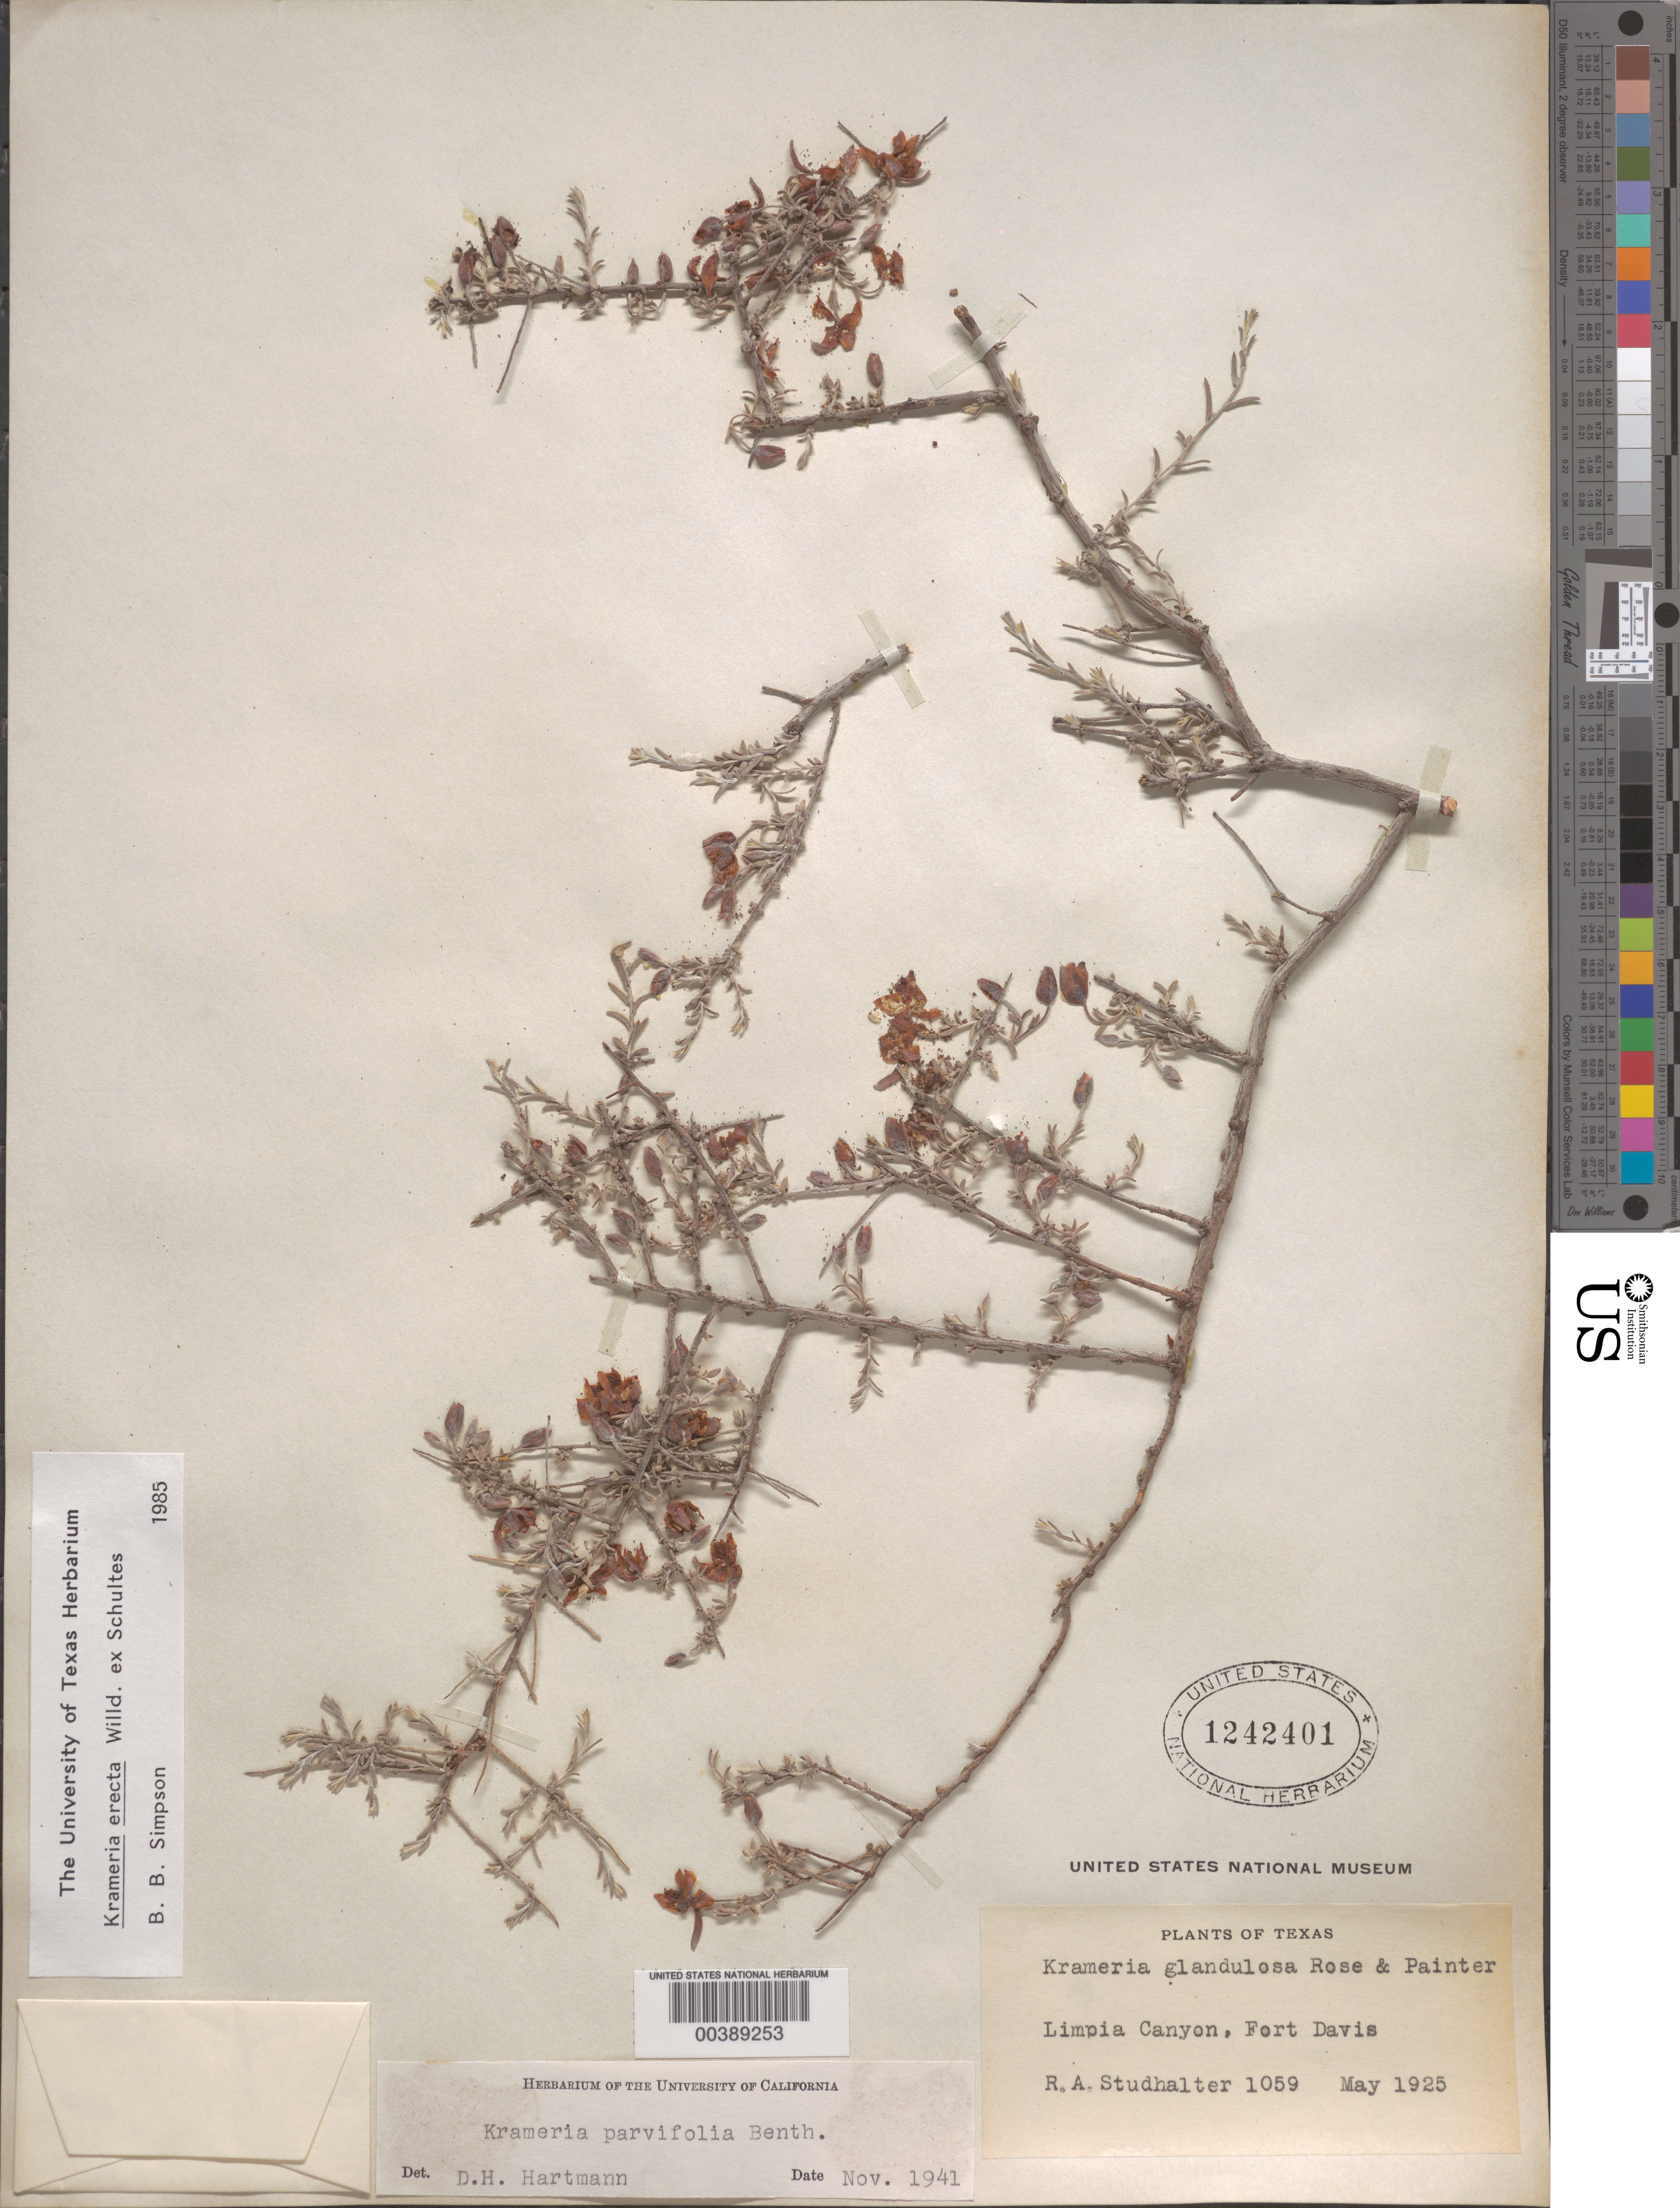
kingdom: Plantae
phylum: Tracheophyta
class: Magnoliopsida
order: Zygophyllales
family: Krameriaceae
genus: Krameria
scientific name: Krameria erecta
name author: Willd. ex Schult.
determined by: Simpson, B. B.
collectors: R. Studhalter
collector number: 1059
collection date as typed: May 1925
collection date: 1925-05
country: United States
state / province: Texas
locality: Limpia canyon, fort davis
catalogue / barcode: US 1242401